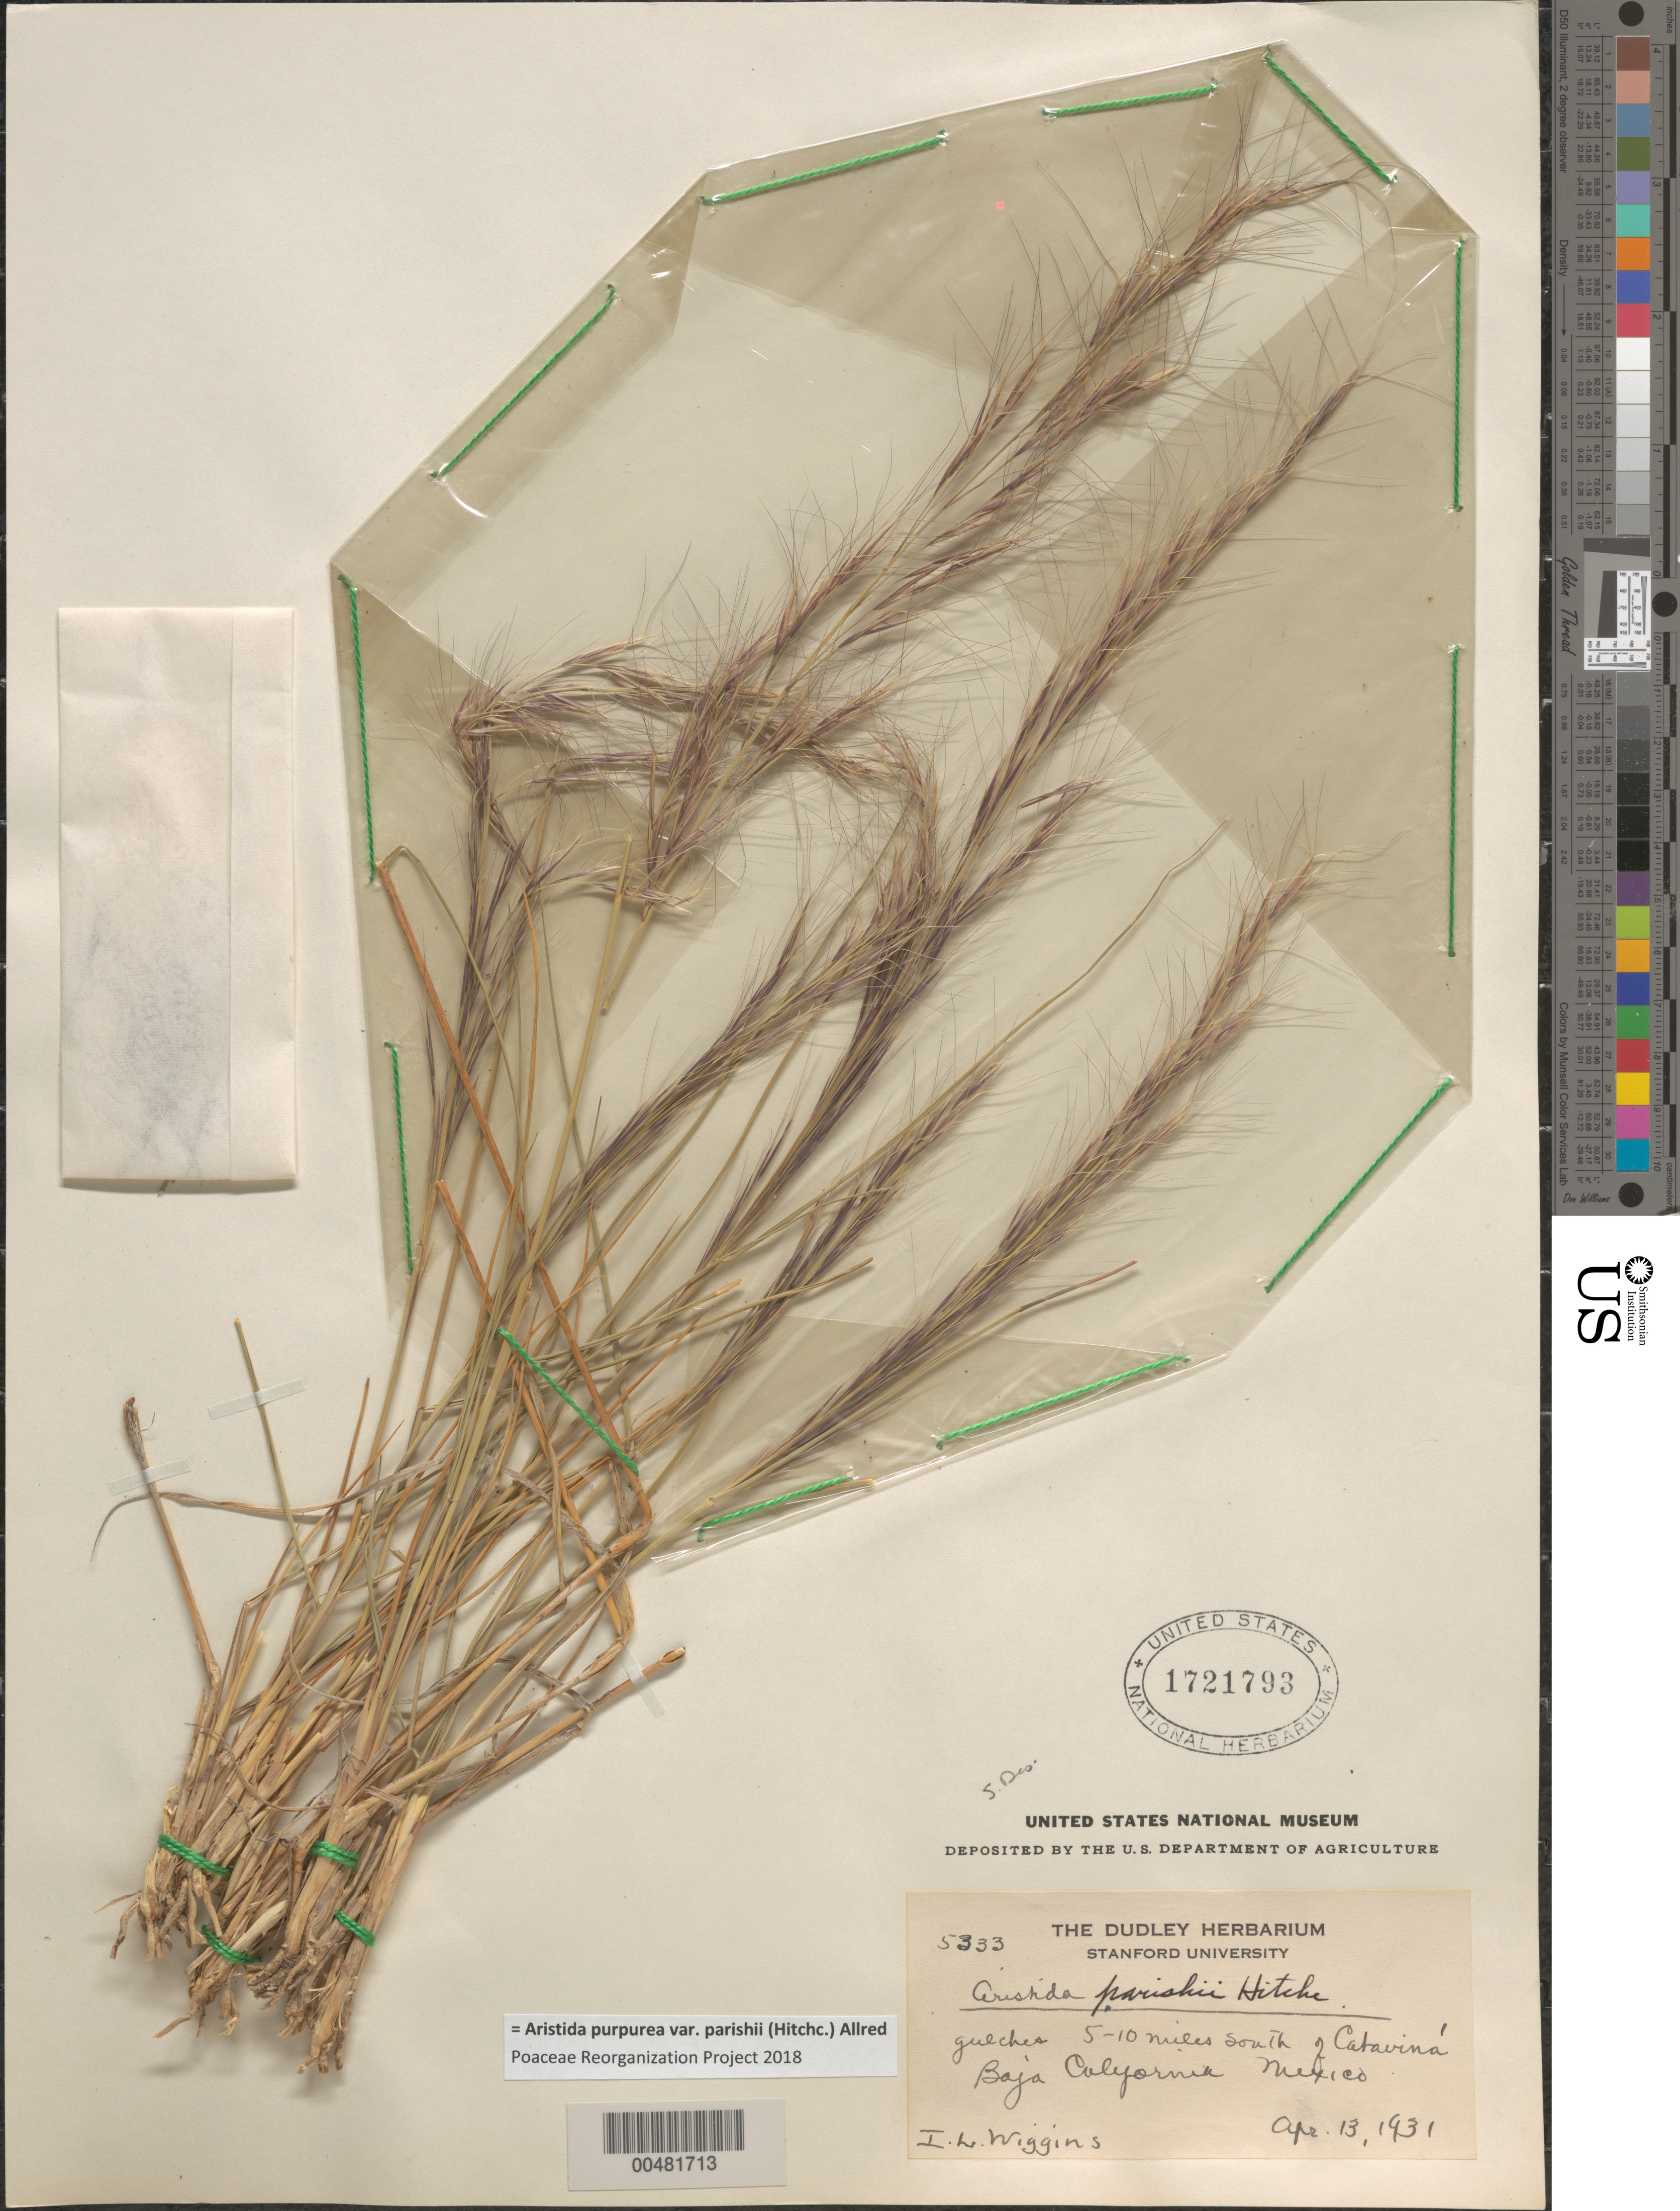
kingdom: Plantae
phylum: Tracheophyta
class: Liliopsida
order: Poales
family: Poaceae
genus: Aristida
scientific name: Aristida purpurea var. parishii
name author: (Hitchc.) Allred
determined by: Poaceae Reorganization Project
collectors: I. L. Wiggins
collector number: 5333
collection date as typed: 13 Apr 1931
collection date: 1931-04-13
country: Mexico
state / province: Baja California Norte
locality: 5-10 mi S of Cataviná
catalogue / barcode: US 1721793